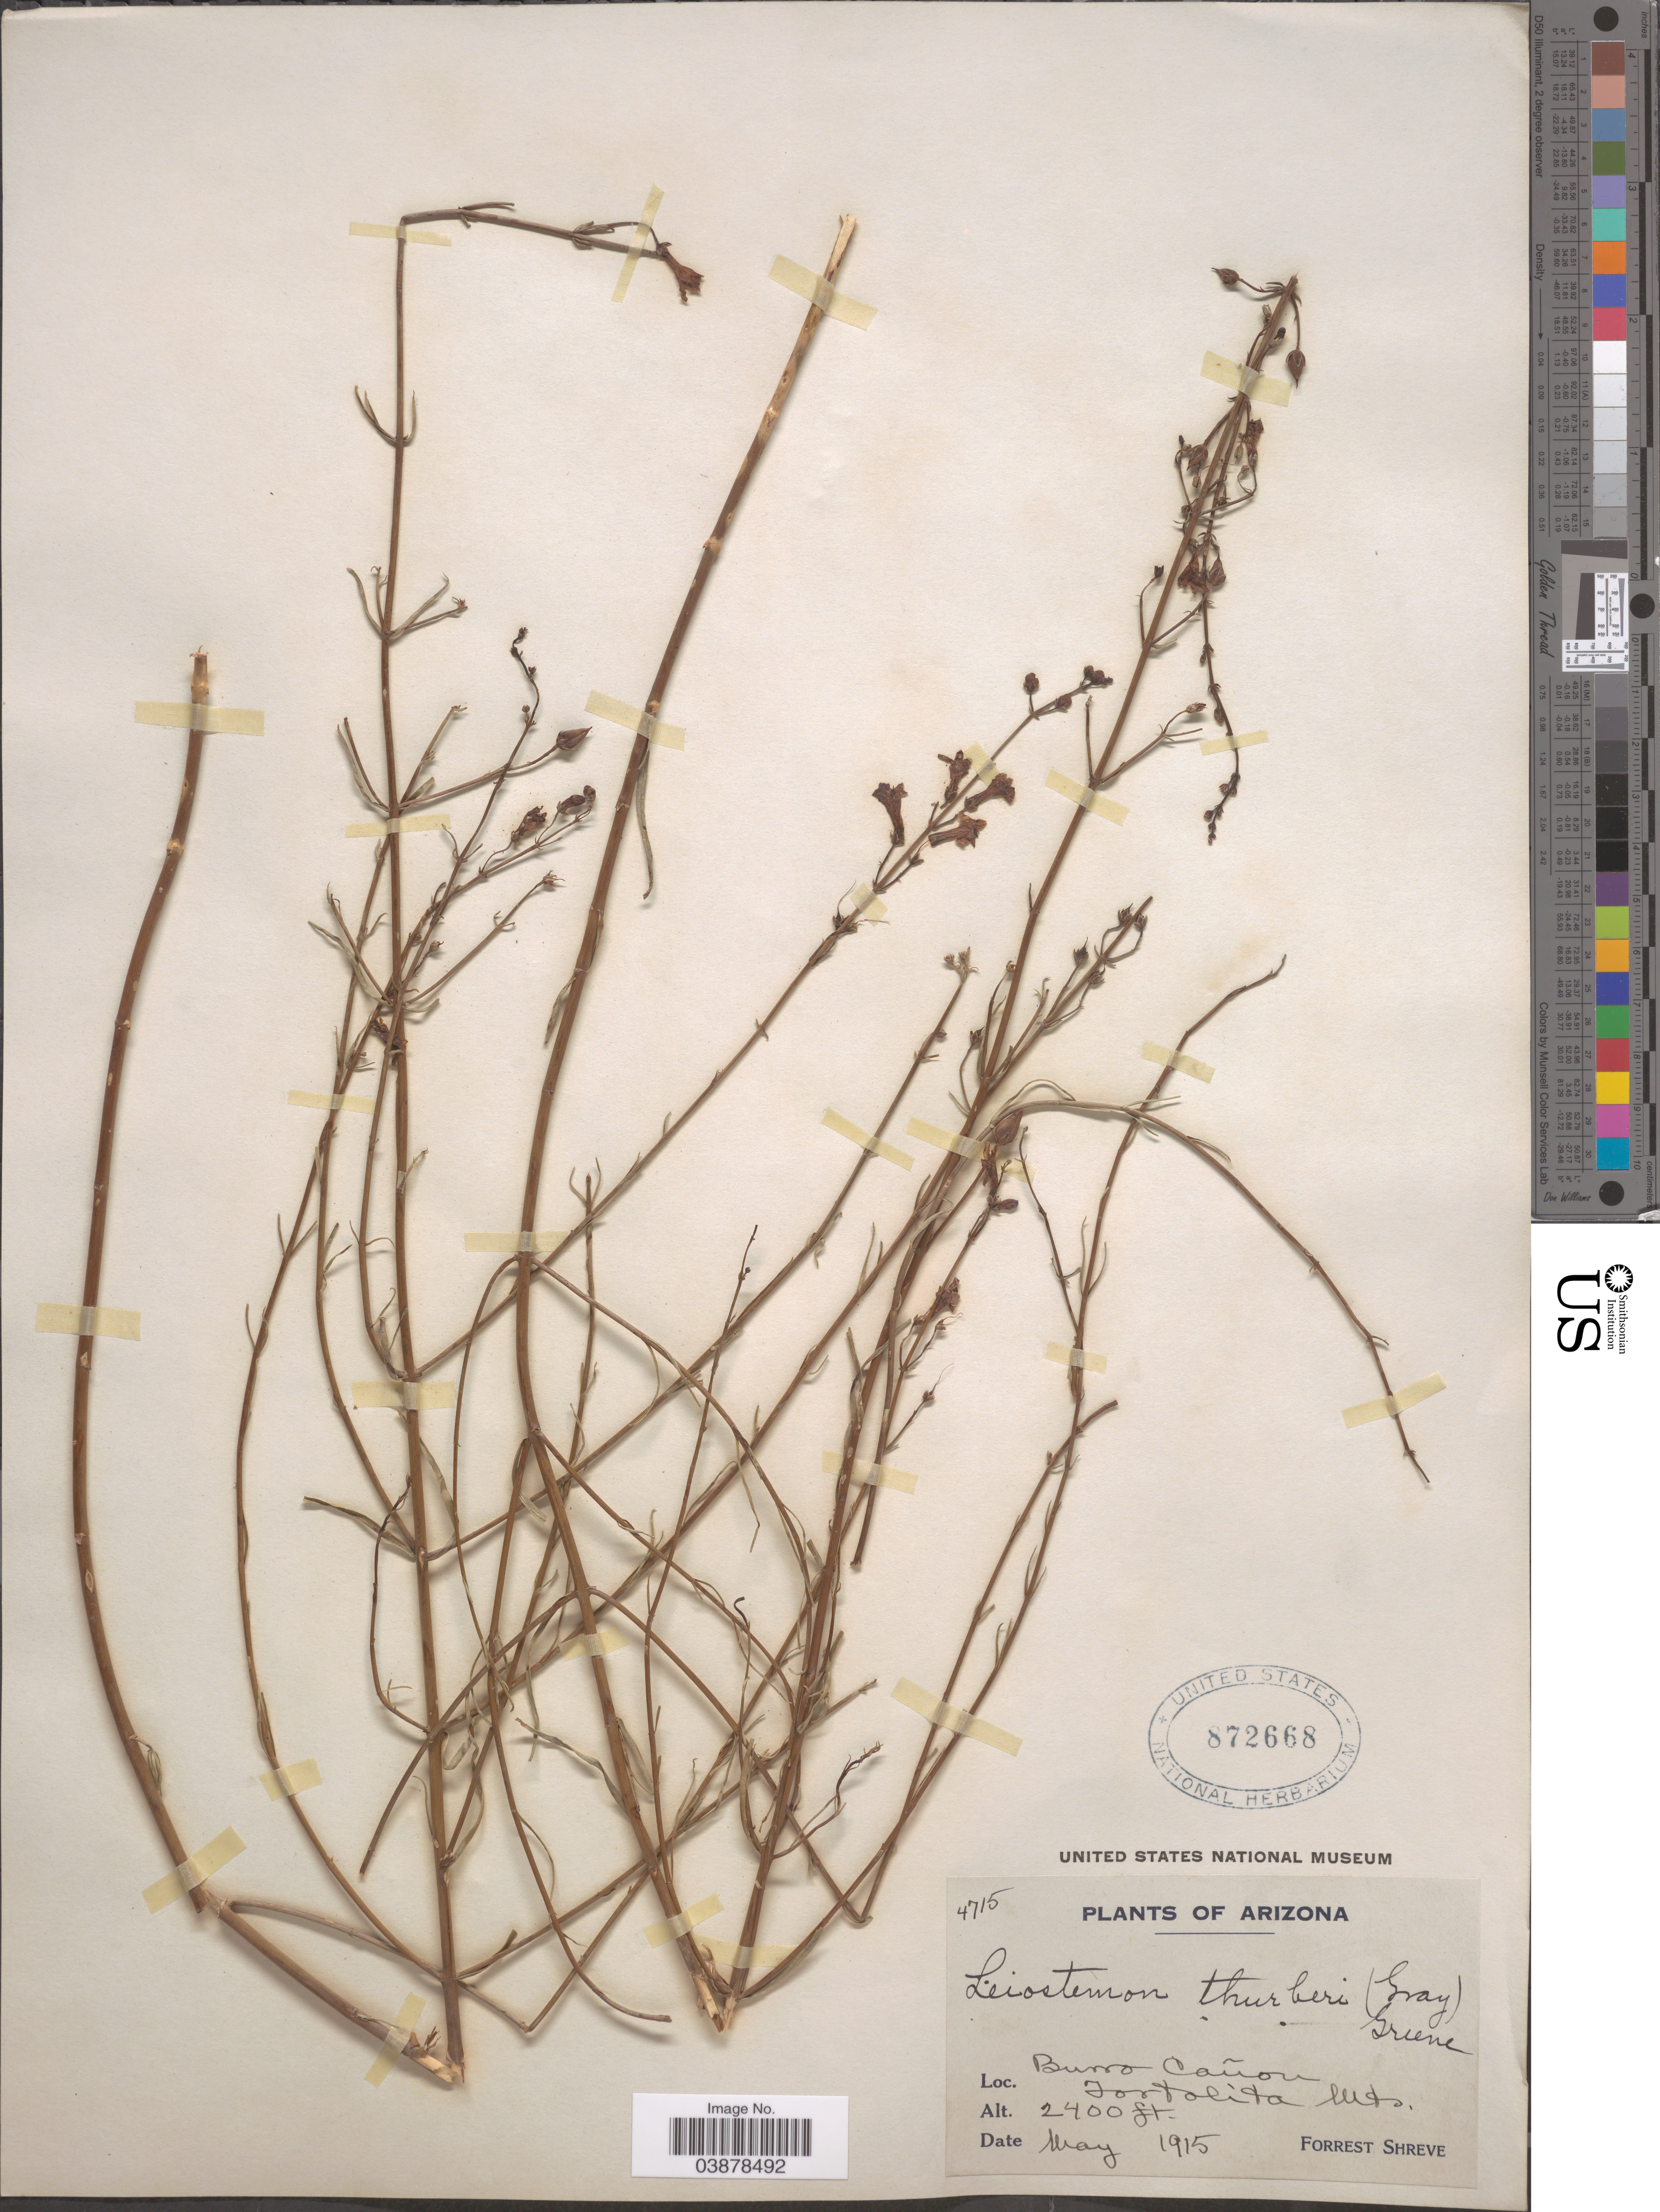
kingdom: Plantae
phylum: Tracheophyta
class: Magnoliopsida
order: Lamiales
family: Plantaginaceae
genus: Penstemon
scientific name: Penstemon thurberi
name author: Torr.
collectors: F. Shreve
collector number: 4715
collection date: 1915-05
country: United States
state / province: Arizona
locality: Burro Cañon. Tortolita Mts.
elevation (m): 732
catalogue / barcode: US 872668